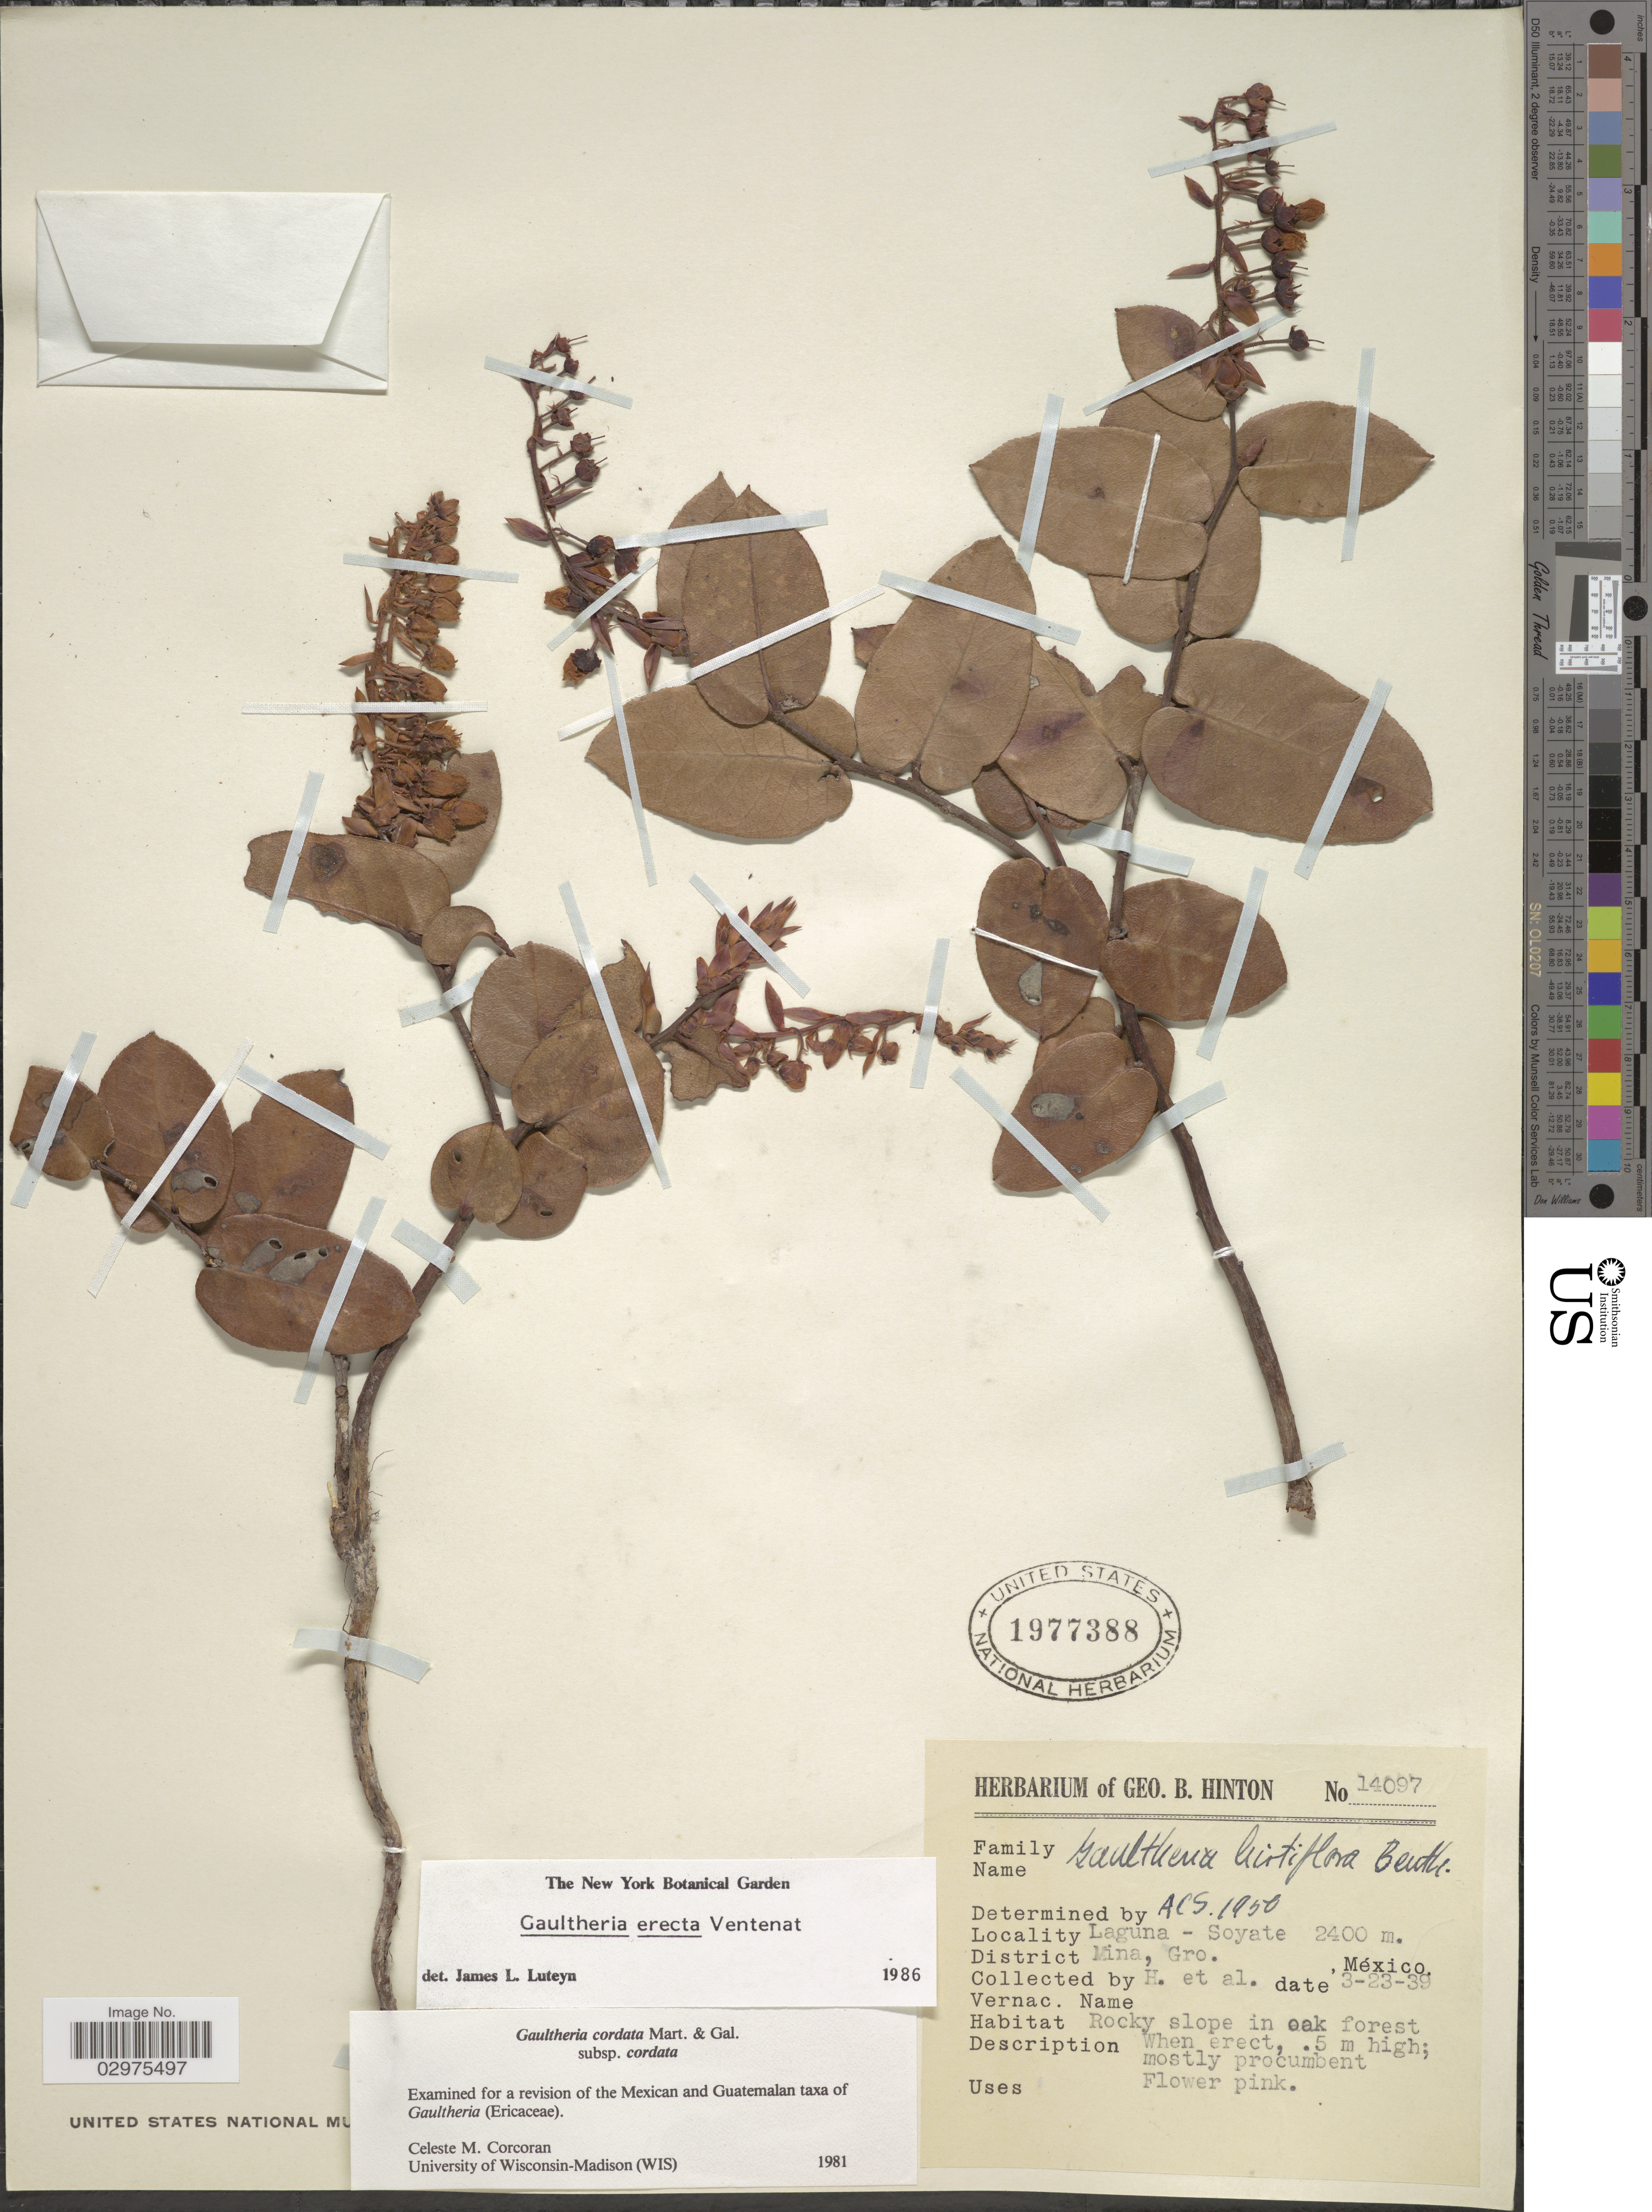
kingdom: Plantae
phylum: Tracheophyta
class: Magnoliopsida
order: Ericales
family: Ericaceae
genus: Gaultheria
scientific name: Gaultheria erecta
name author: Vent.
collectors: G. B. Hinton & et al.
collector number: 14097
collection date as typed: Transcribed d/m/y: 23/3/39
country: Mexico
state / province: Guerrero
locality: District Mina, Gro. Laguna - Soyate.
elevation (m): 2400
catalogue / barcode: US 1977388